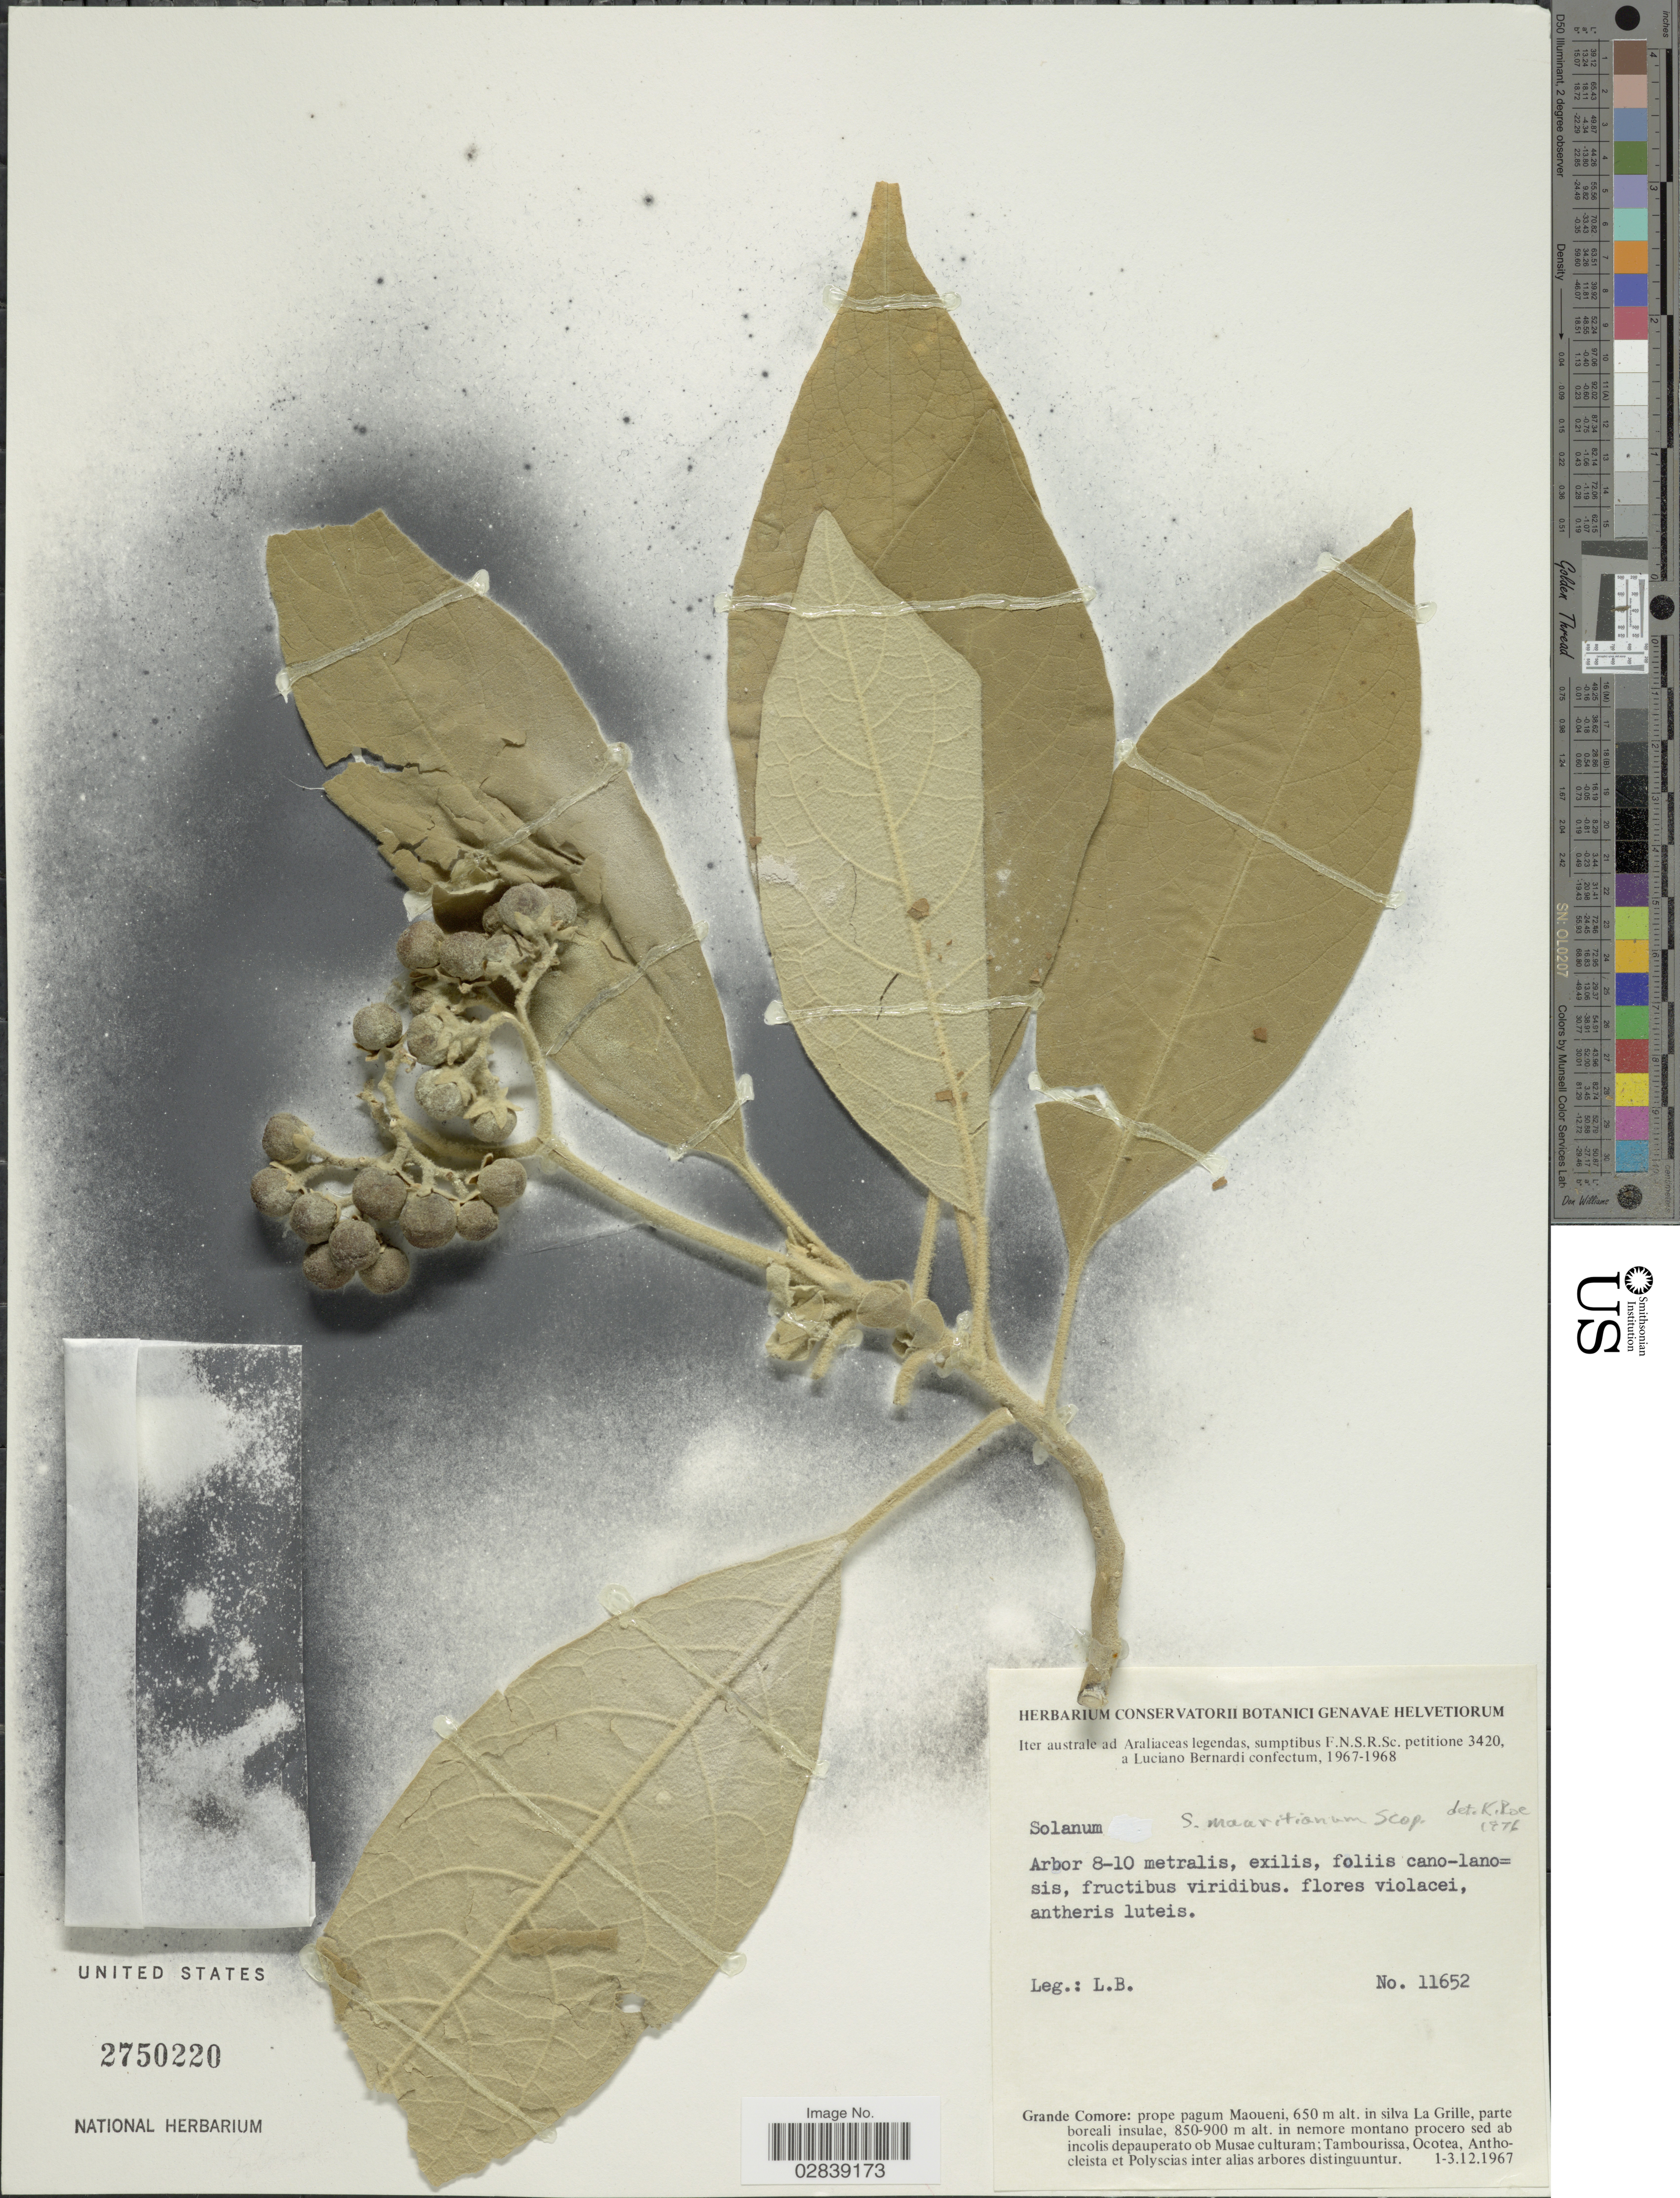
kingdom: Plantae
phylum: Tracheophyta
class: Magnoliopsida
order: Solanales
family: Solanaceae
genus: Solanum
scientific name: Solanum mauritianum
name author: Scop.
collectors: L. Bernardi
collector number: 11652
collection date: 1967-12-01/1967-12-03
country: Comoros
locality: Grande Comore: prope pagum Maoueni, in silva La Grille, parte boreali insulae, in nemore montano procero sed ab incolis depauperato ob Musae culturam.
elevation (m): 650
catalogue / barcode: US 2750220